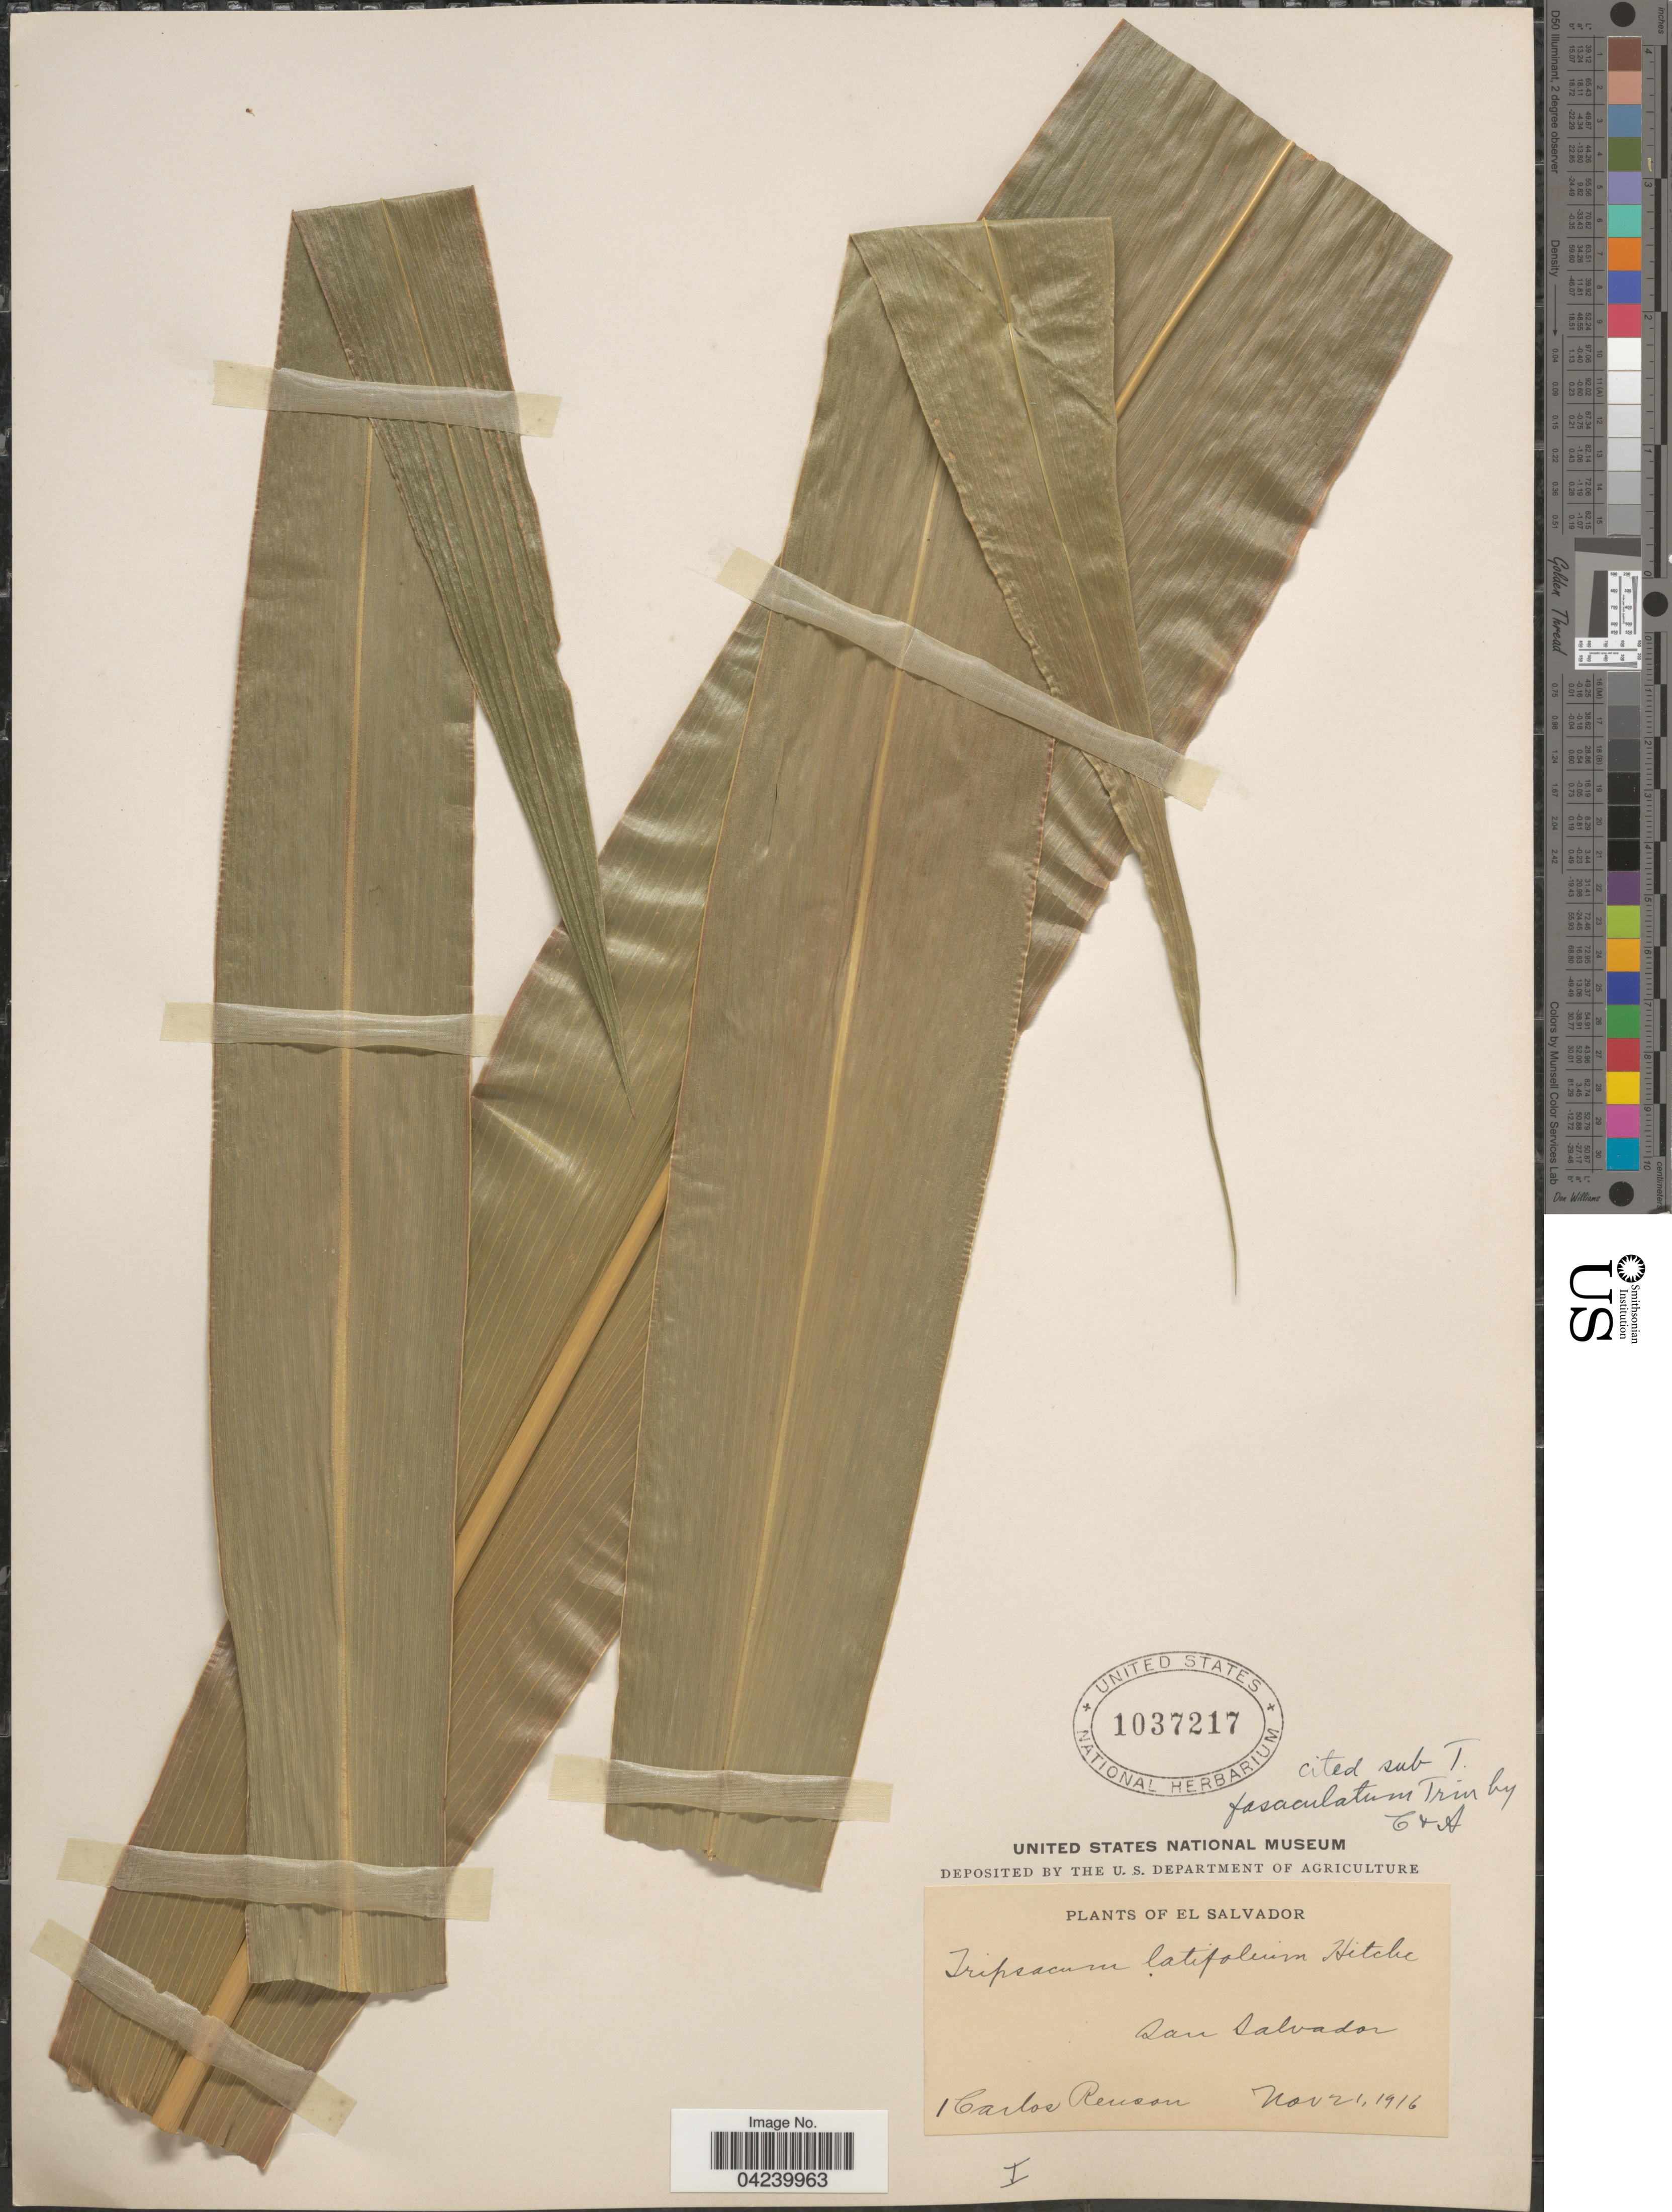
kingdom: Plantae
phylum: Tracheophyta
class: Liliopsida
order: Poales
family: Poaceae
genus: Tripsacum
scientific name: Tripsacum laxum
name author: Nash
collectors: C. Renson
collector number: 1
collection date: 1916-11-21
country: El Salvador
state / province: San Salvador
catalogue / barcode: US 1037217